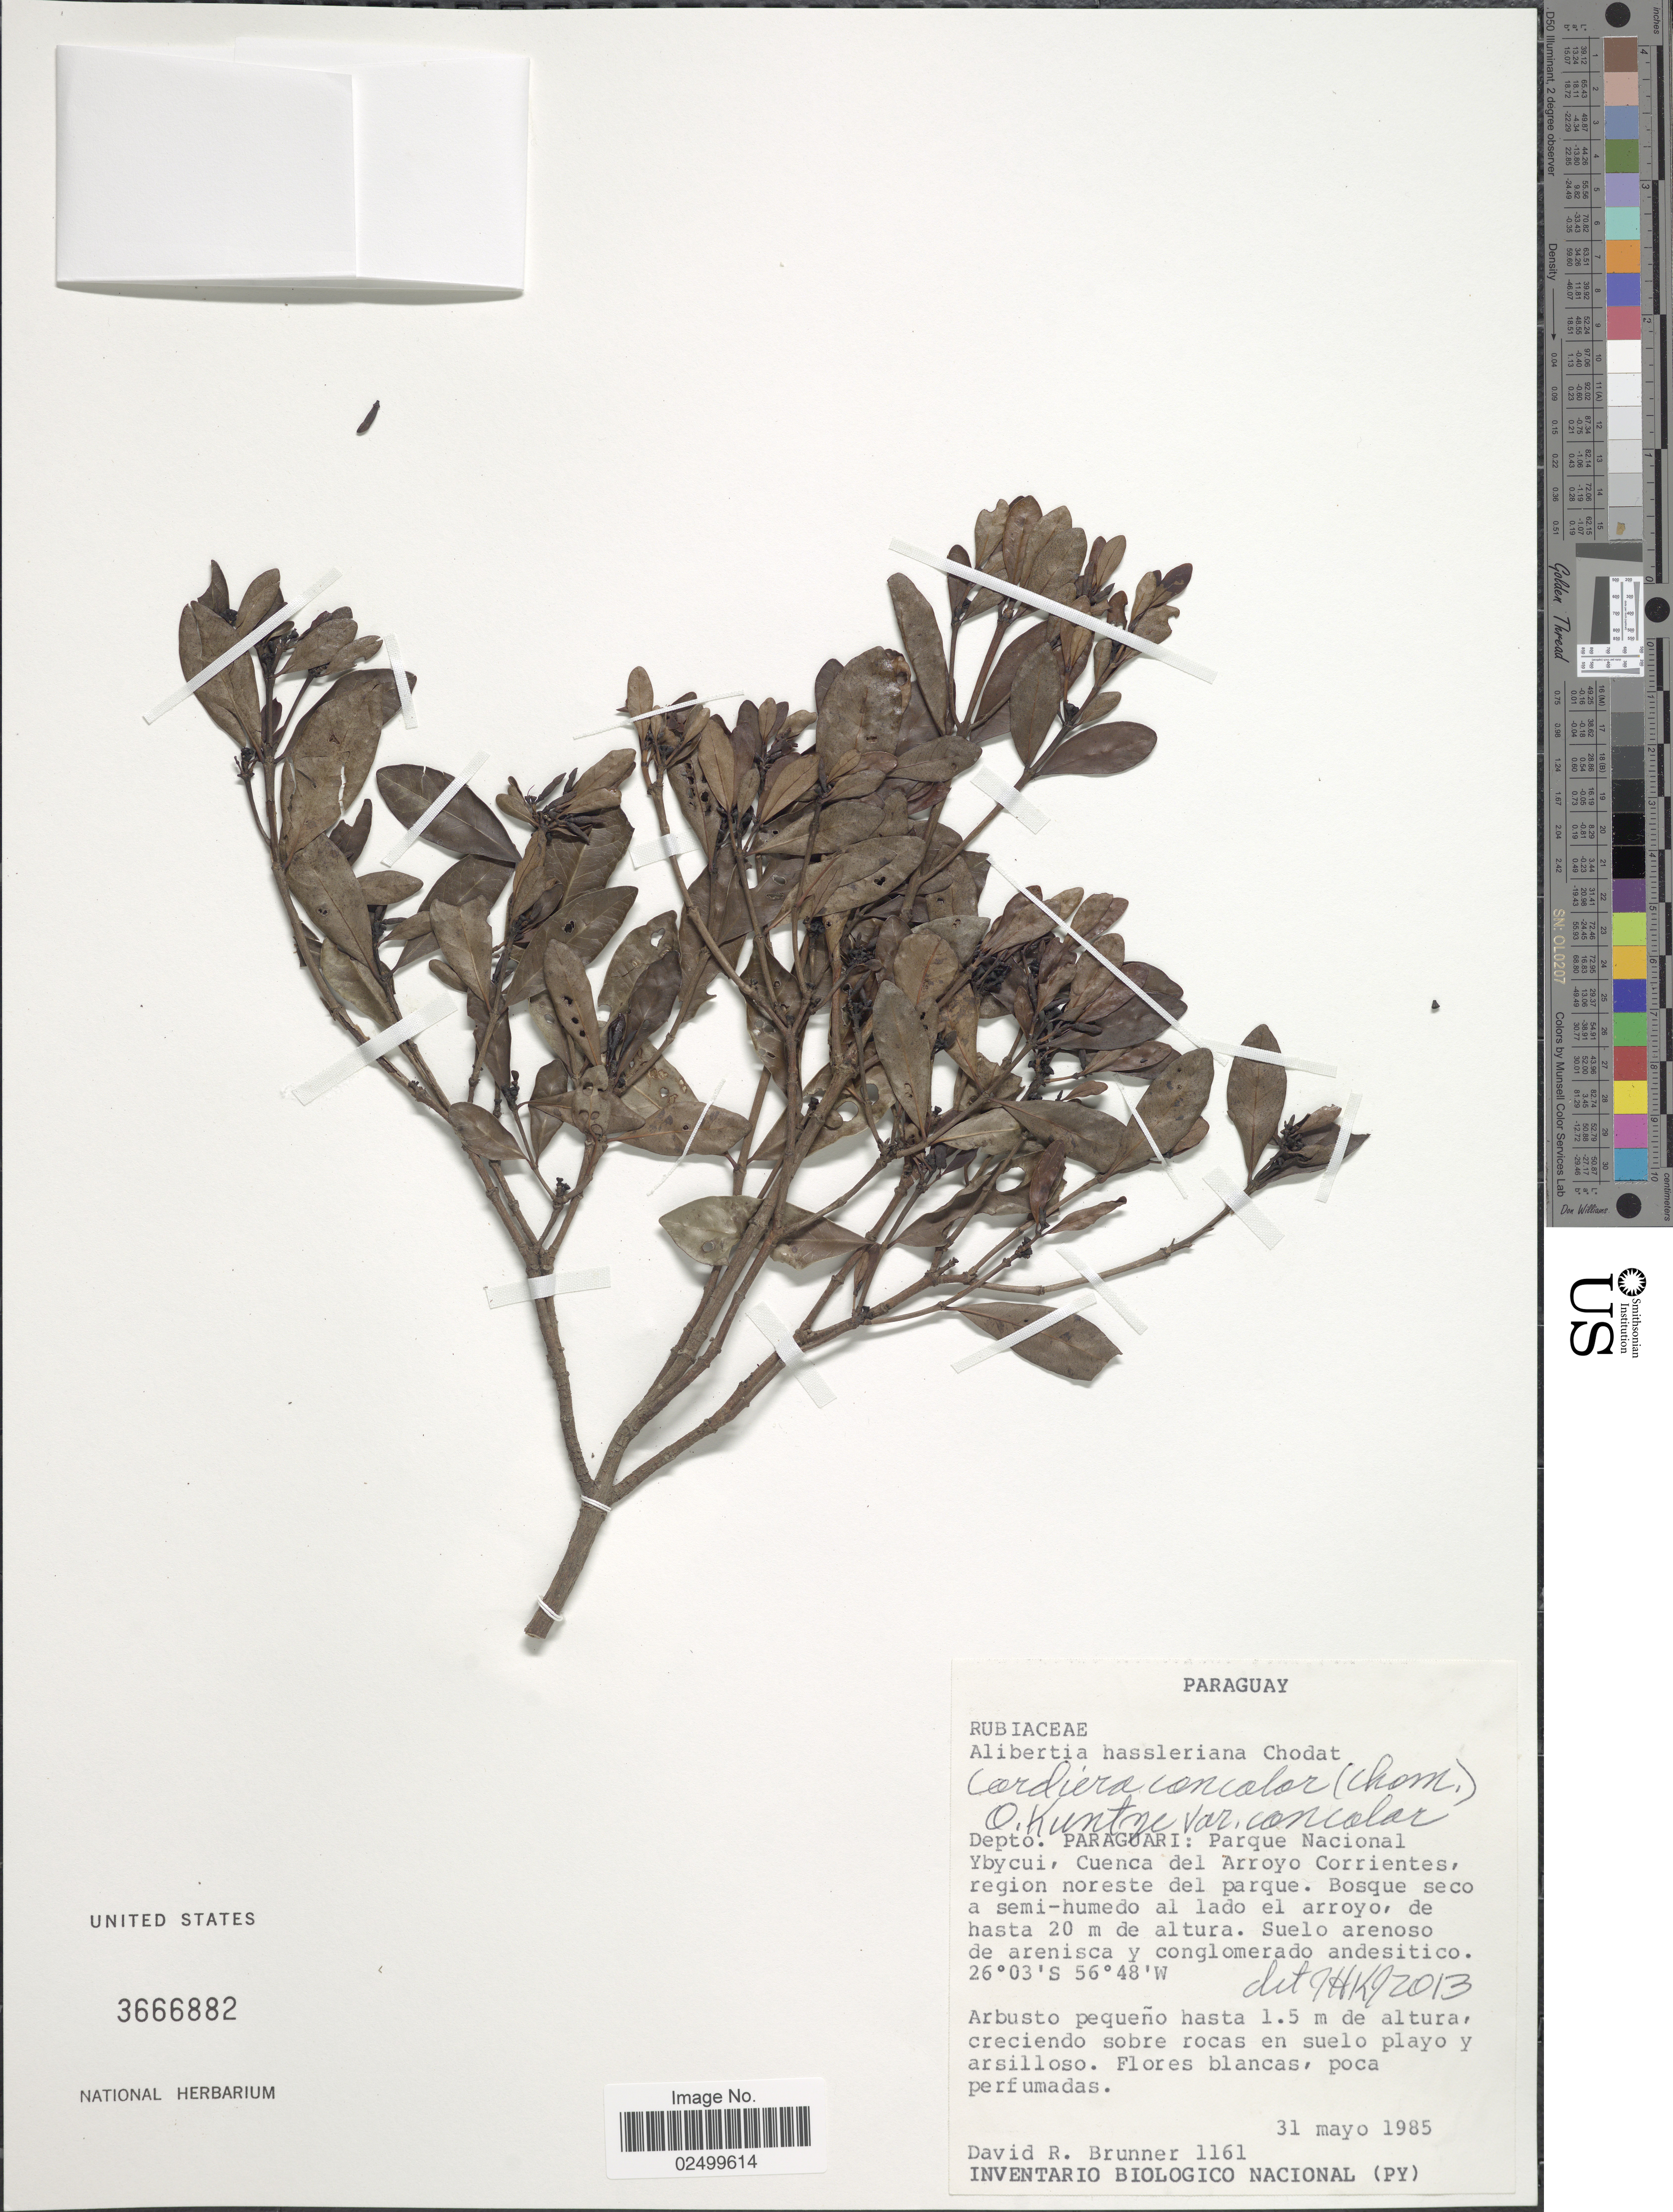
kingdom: Plantae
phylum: Tracheophyta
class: Magnoliopsida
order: Gentianales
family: Rubiaceae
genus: Cordiera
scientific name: Cordiera concolor var. concolor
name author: (Cham.) Kuntze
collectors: D. R. Brunner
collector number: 1161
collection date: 1985-05-31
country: Paraguay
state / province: Paraguari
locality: Depto. Paraguari: Parque Nacional Ybycui, Cuenca del Arroyo Corrientes, region noreste del parque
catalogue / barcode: US 3666882